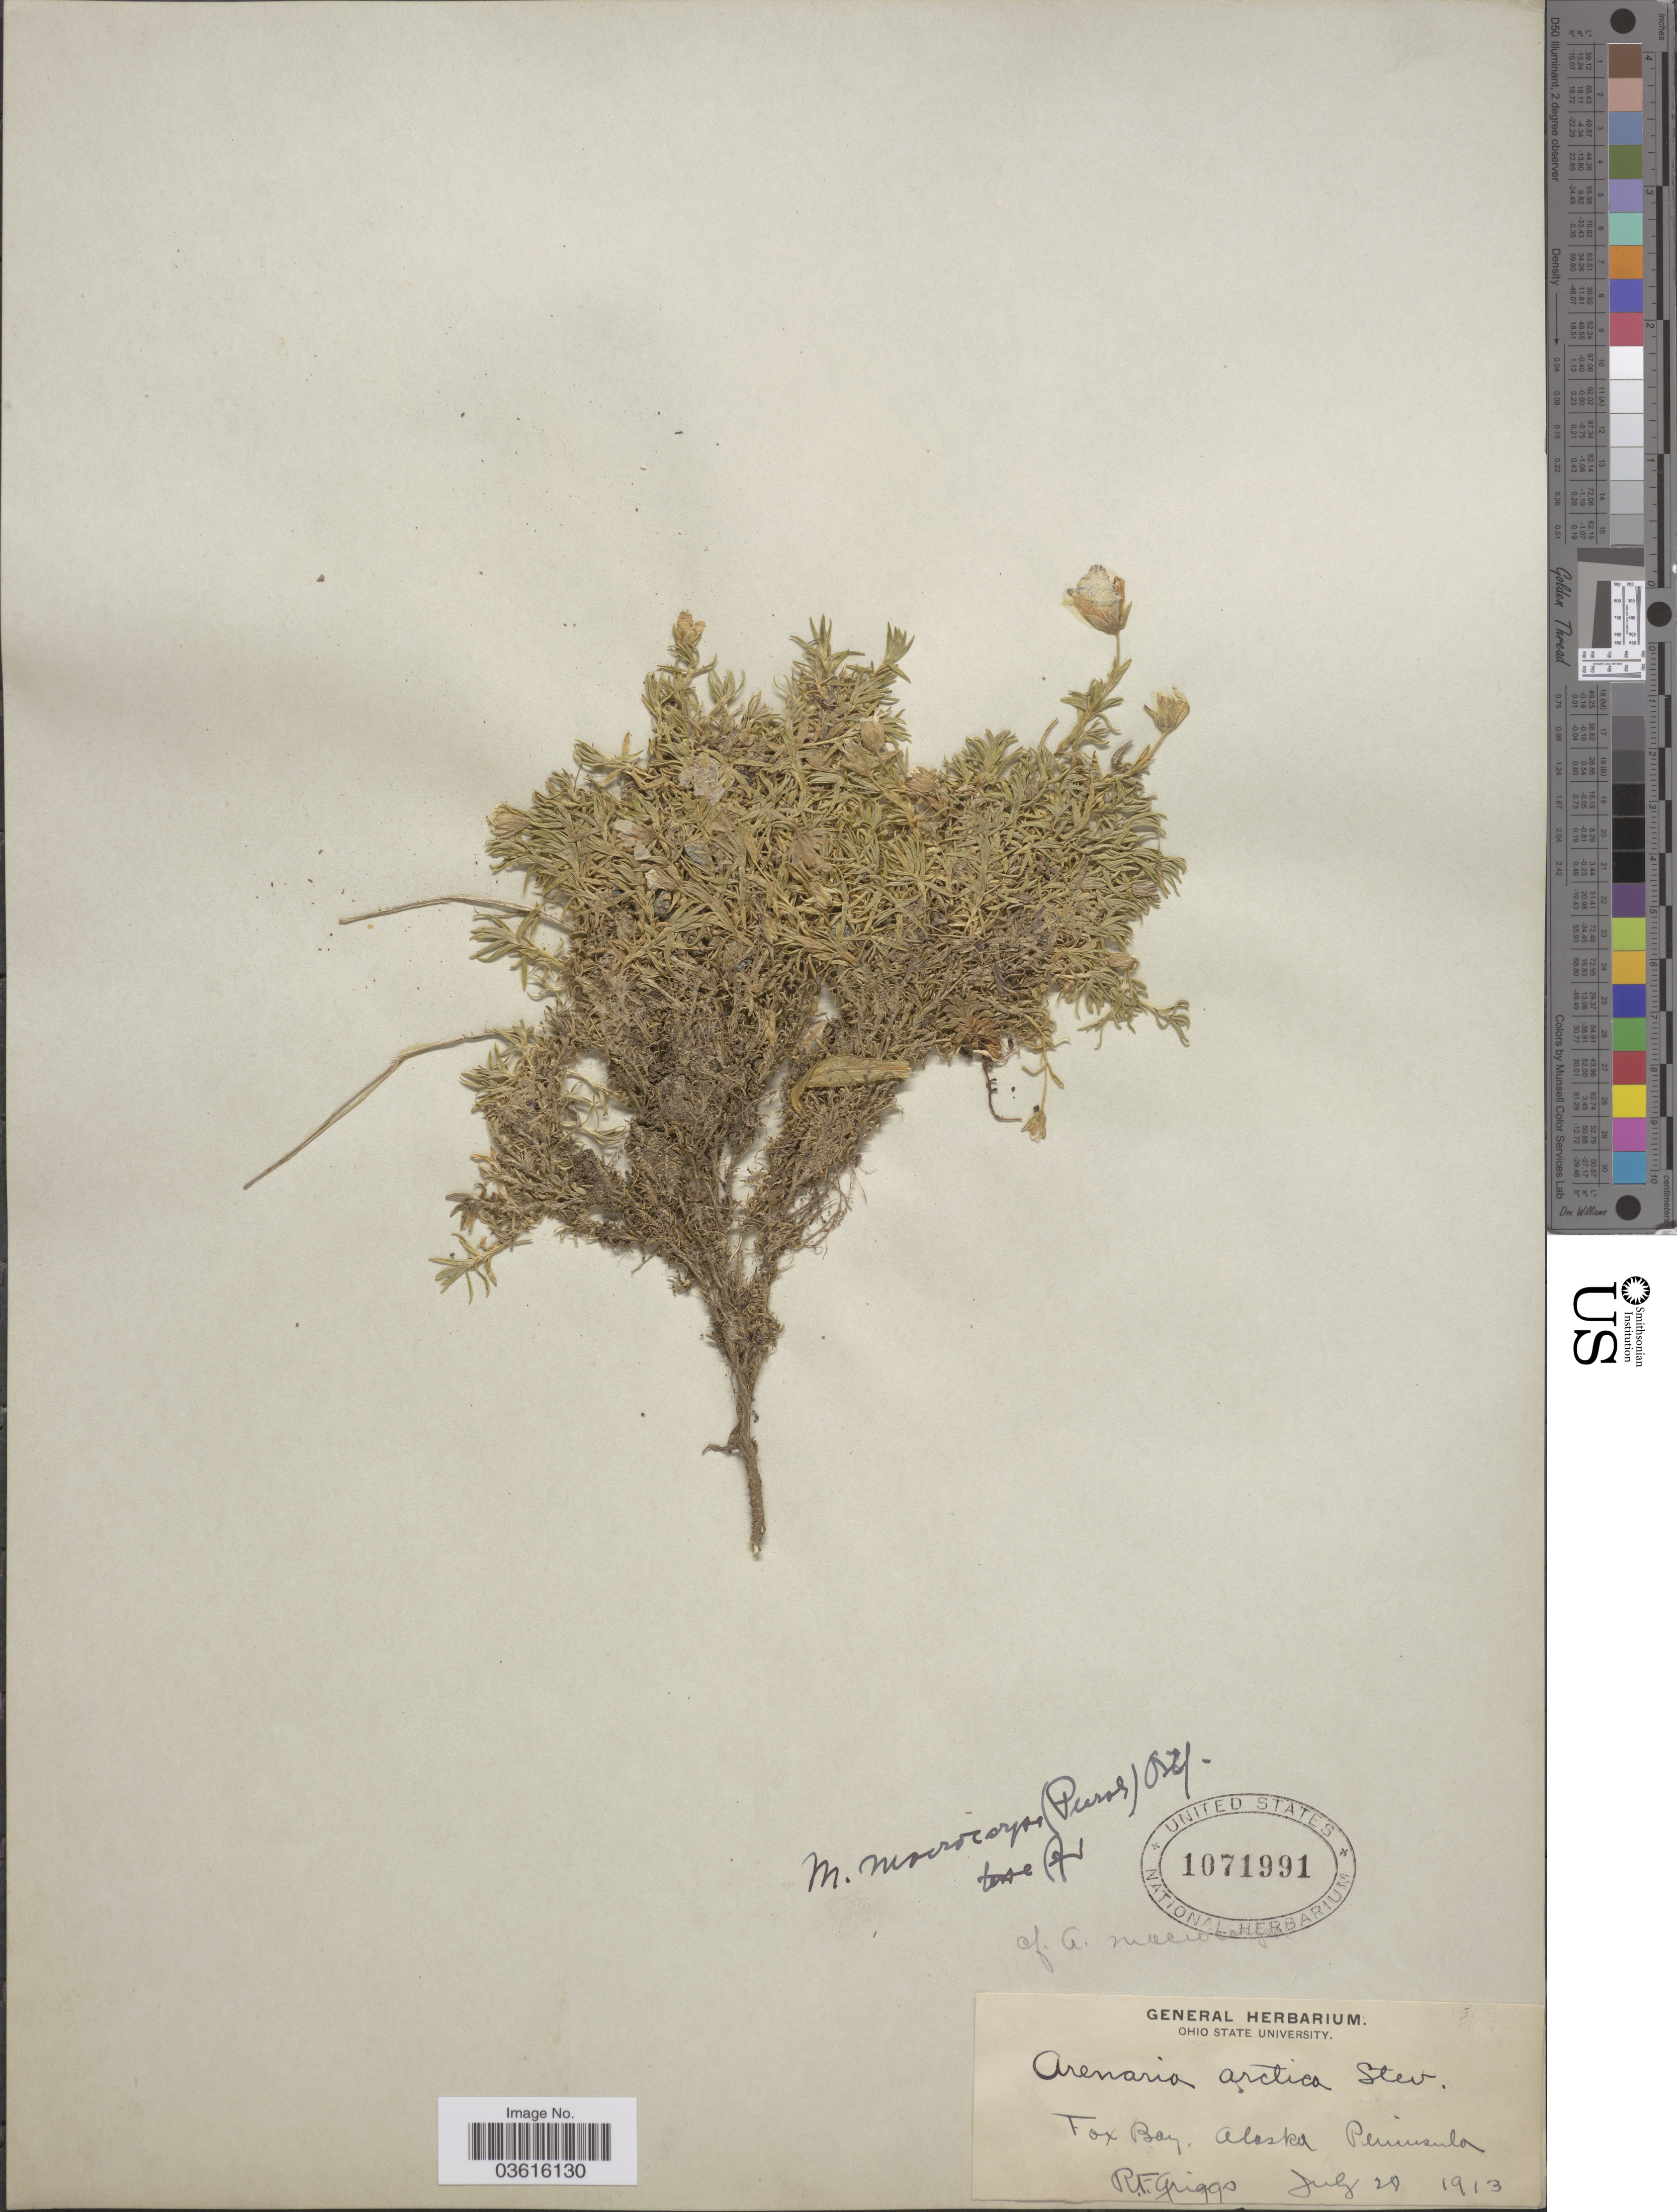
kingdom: Plantae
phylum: Tracheophyta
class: Magnoliopsida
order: Caryophyllales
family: Caryophyllaceae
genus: Pseudocherleria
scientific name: Pseudocherleria macrocarpa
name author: (Pursh) Dillenb. & Kadereit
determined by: U.S. National Herbarium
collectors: R. F. Griggs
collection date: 1913-07-20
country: United States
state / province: Alaska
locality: Fox Bay. Alaska Peninsula.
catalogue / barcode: US 1071991